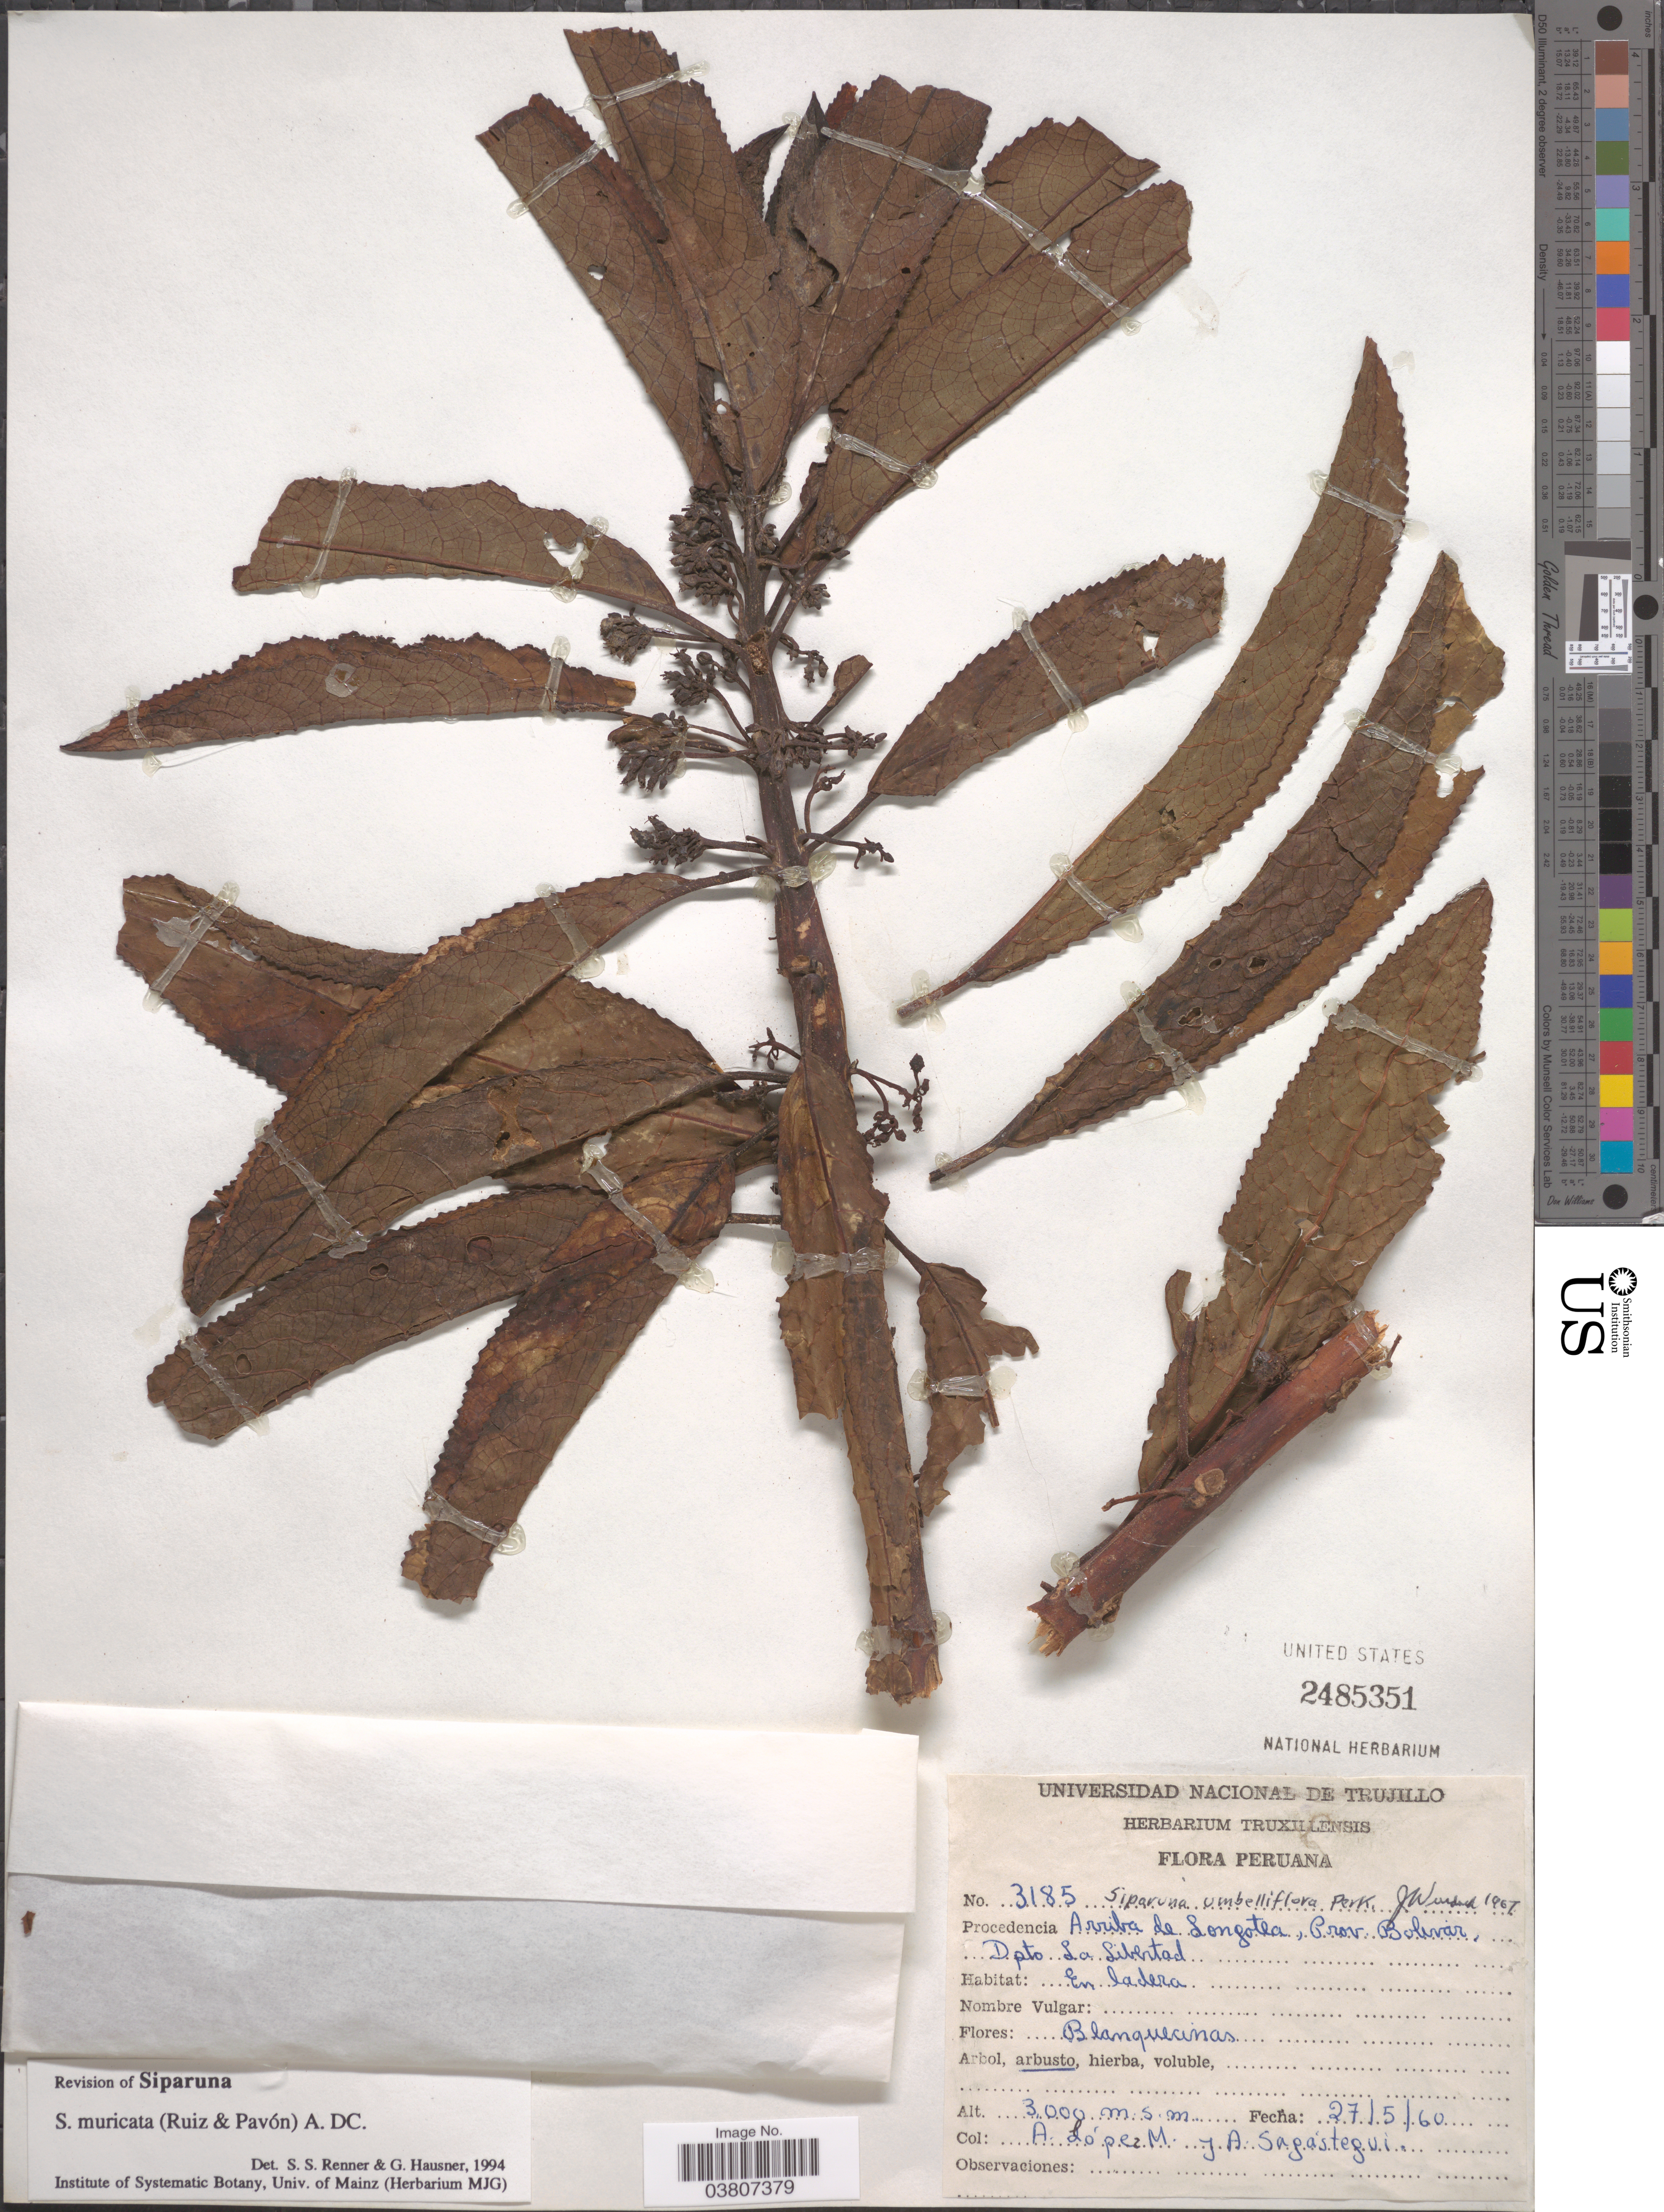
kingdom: Plantae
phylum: Tracheophyta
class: Magnoliopsida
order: Laurales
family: Siparunaceae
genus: Siparuna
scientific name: Siparuna muricata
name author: (Ruiz & Pav.) A. DC.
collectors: A. López M. & A. Sagastegui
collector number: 3185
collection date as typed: Transcribed d/m/y: 27/5/60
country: Peru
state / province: La Libertad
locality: Arriba de Songotea, Prov. Bolivar, Dpto La Libertad.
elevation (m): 3000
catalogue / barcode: US 2485351